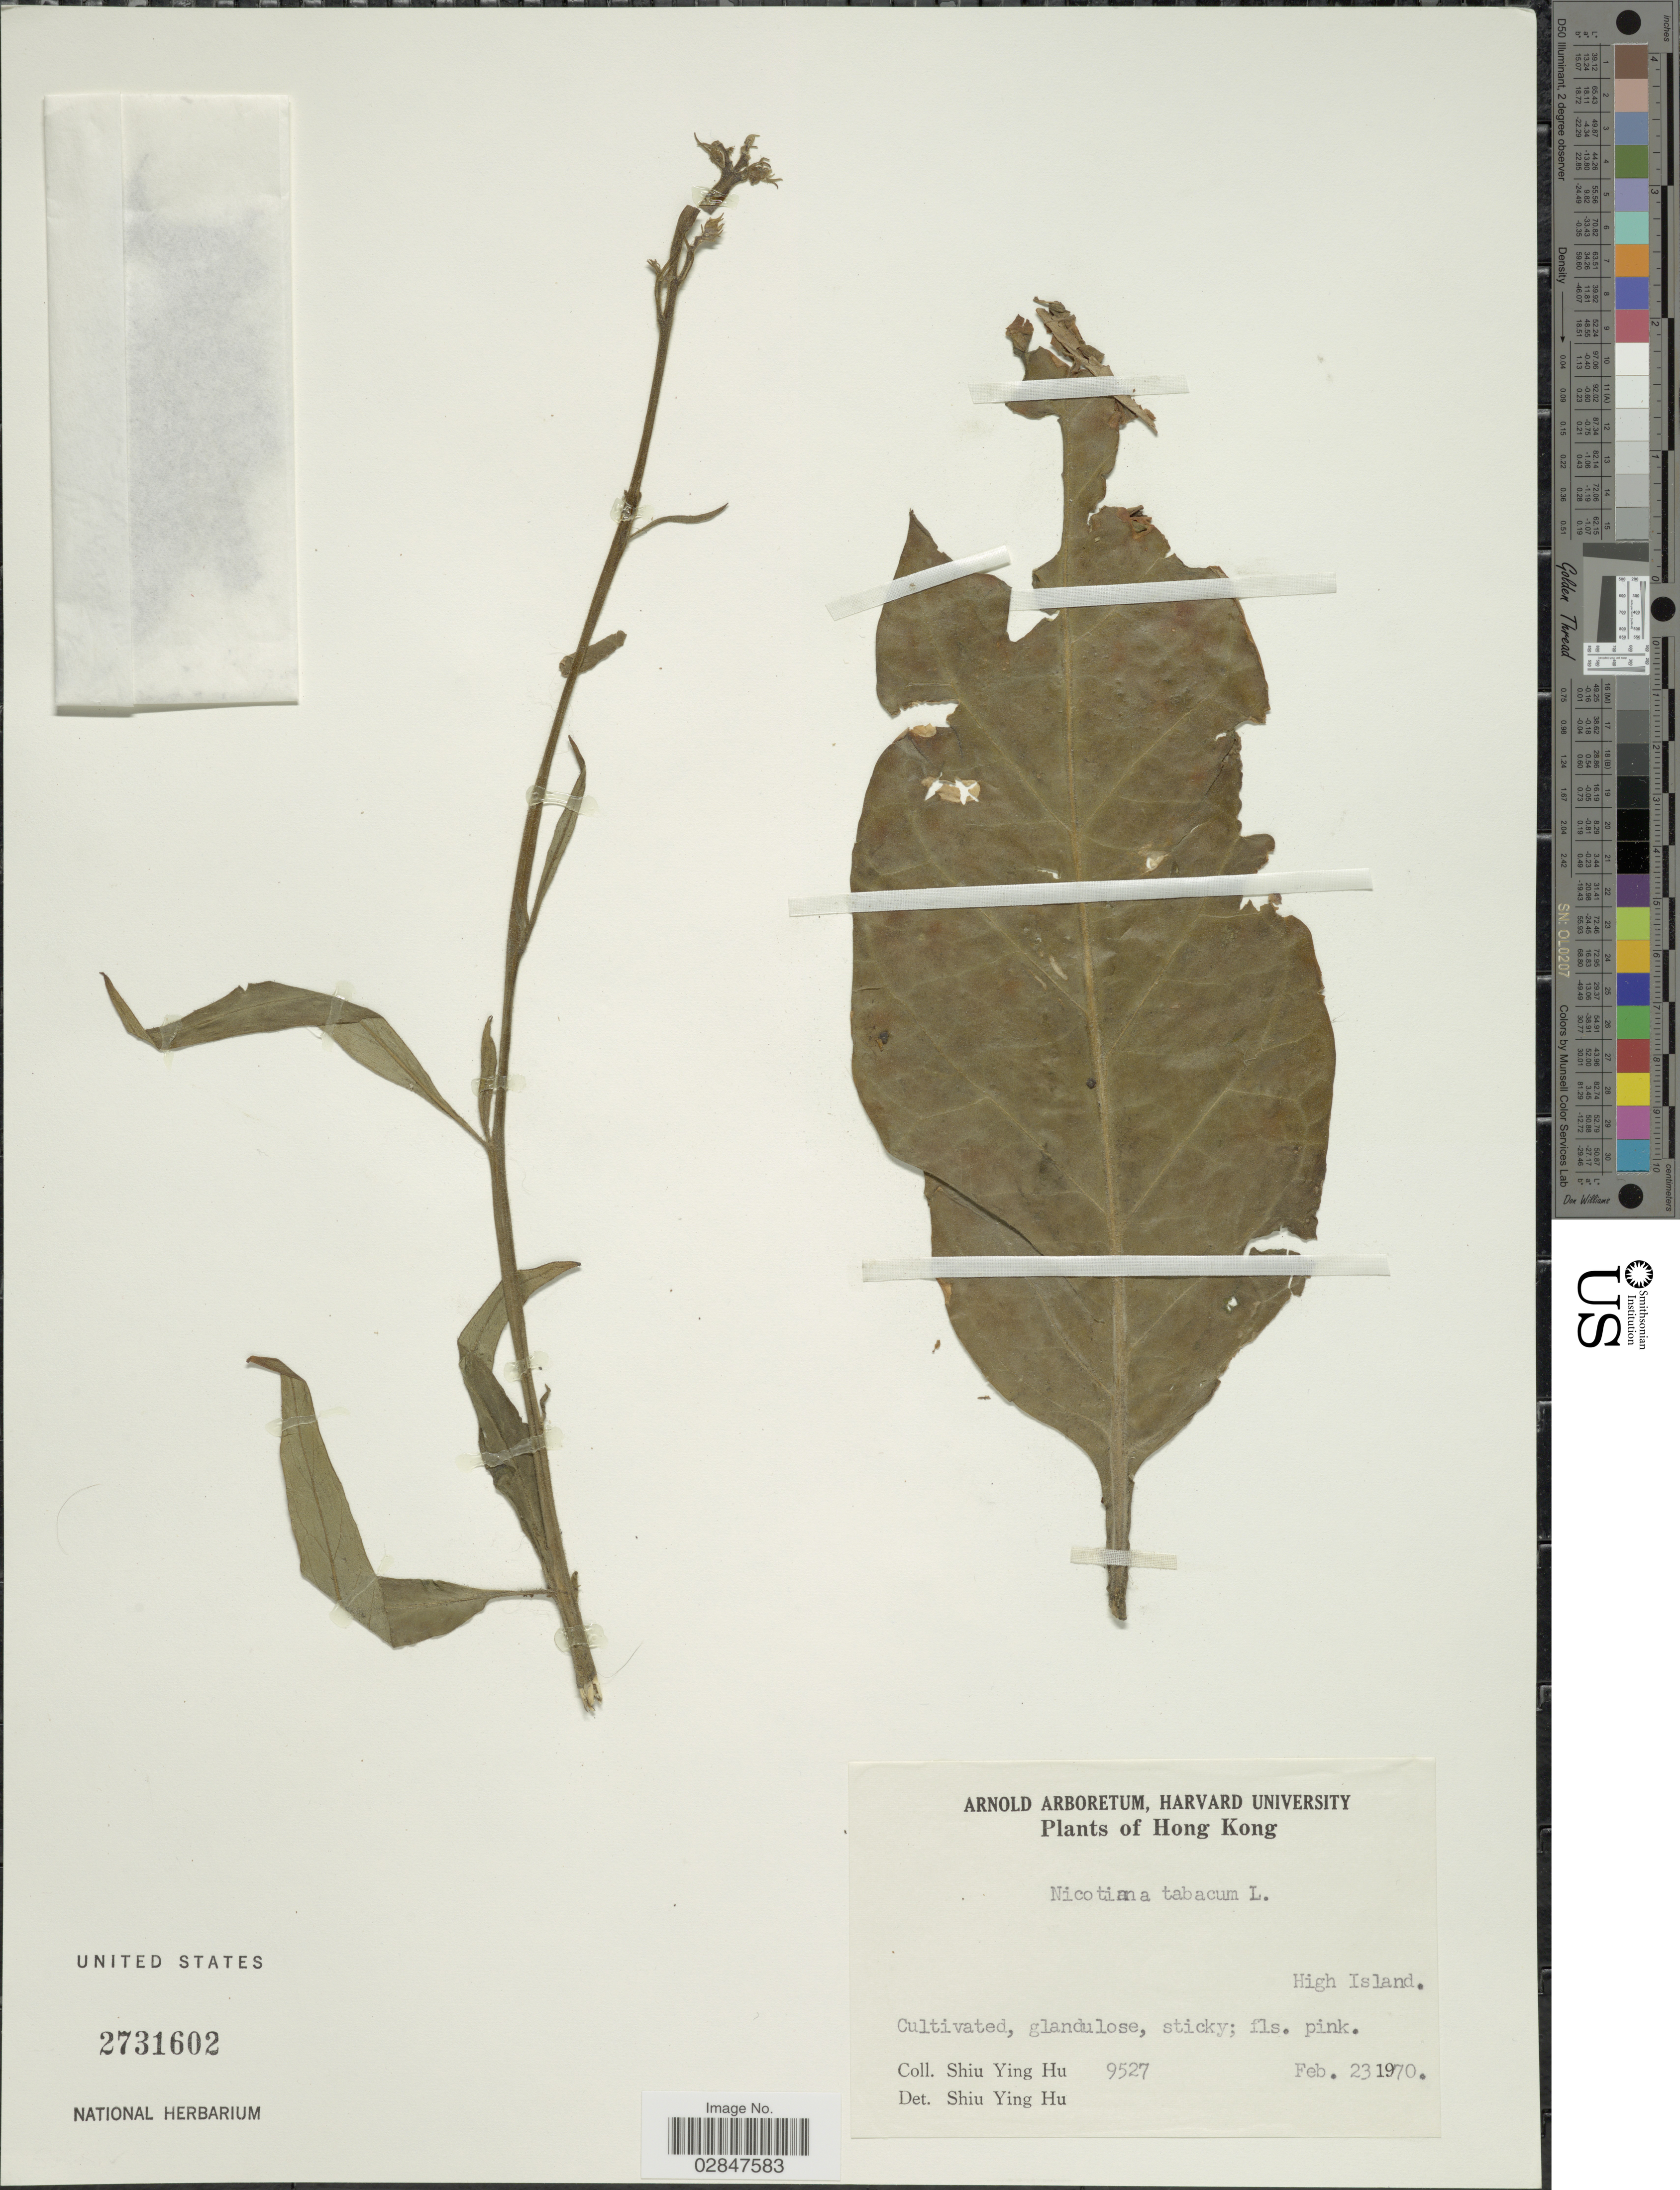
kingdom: Plantae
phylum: Tracheophyta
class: Magnoliopsida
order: Solanales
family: Solanaceae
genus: Nicotiana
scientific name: Nicotiana tabacum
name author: L.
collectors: S. Y. Hu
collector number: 9527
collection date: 1970-02-23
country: China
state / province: Hong Kong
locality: High Island.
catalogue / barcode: US 2731602